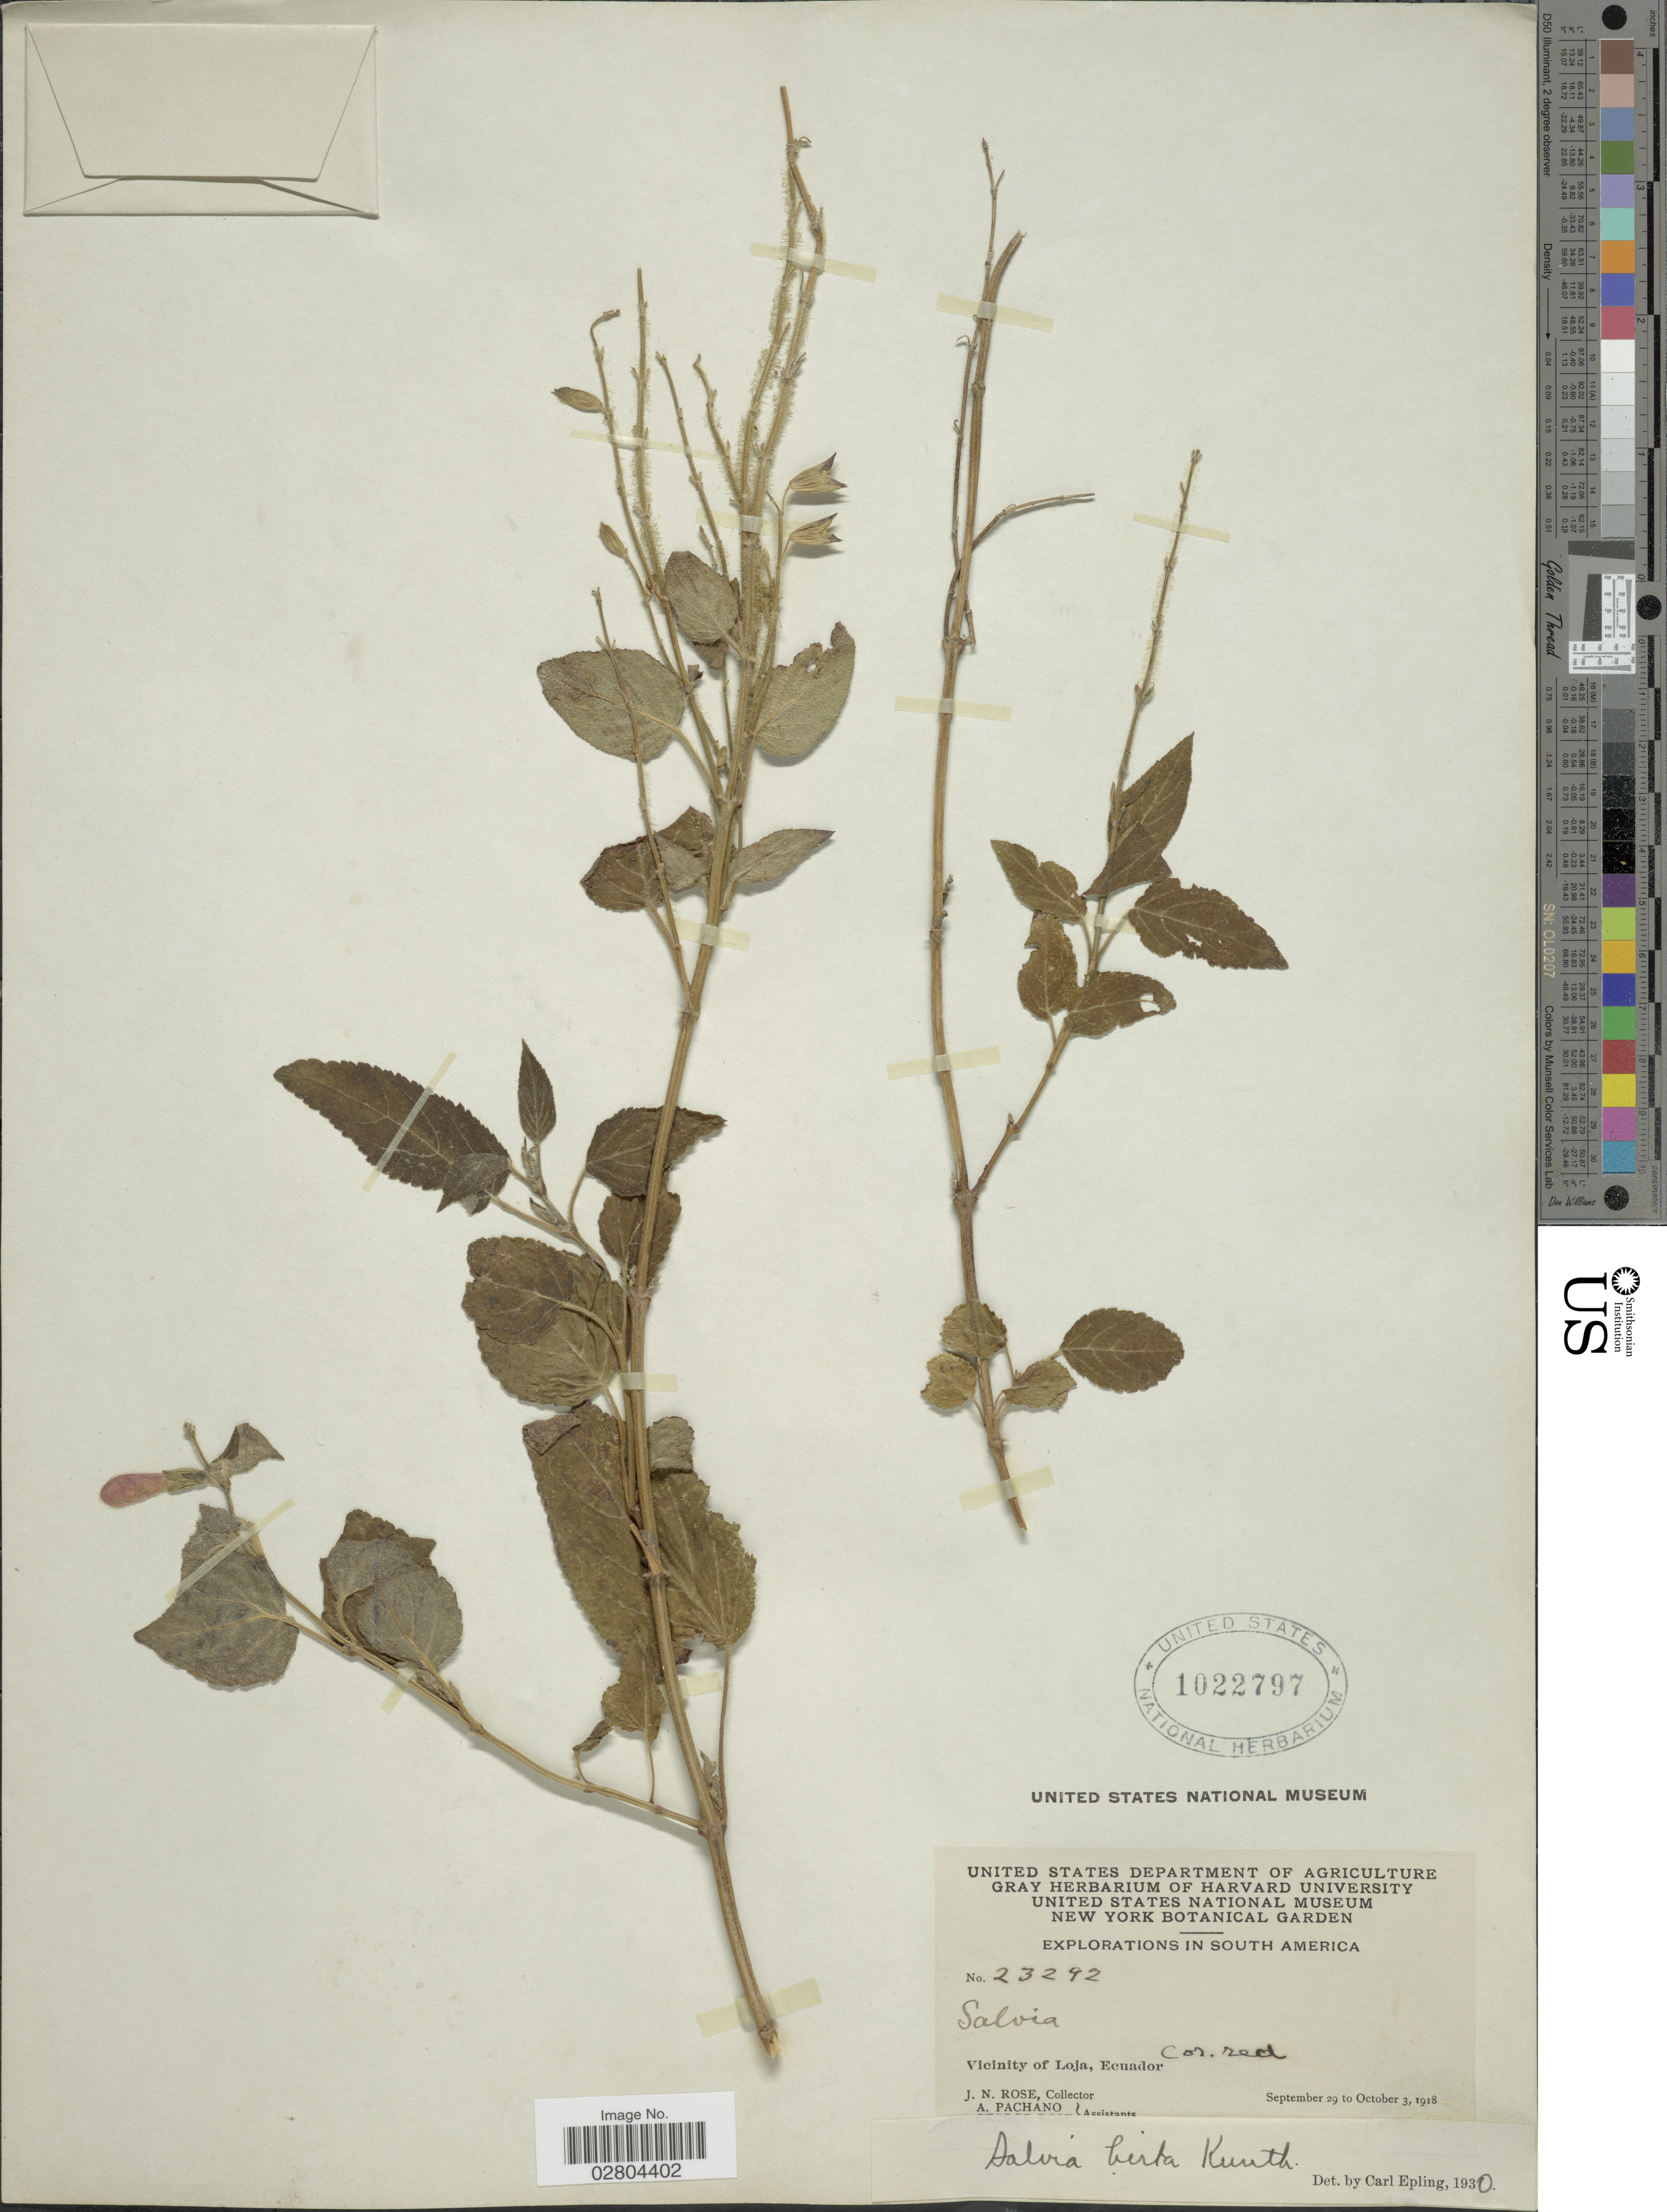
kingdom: Plantae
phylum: Tracheophyta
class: Magnoliopsida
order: Lamiales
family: Lamiaceae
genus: Salvia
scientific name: Salvia hirta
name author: Kunth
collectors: J. N. Rose & A. Pachano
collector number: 23292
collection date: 1918-09-29/1918-10-03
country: Ecuador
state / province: Loja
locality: Vicinity of Loja.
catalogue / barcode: US 1022797